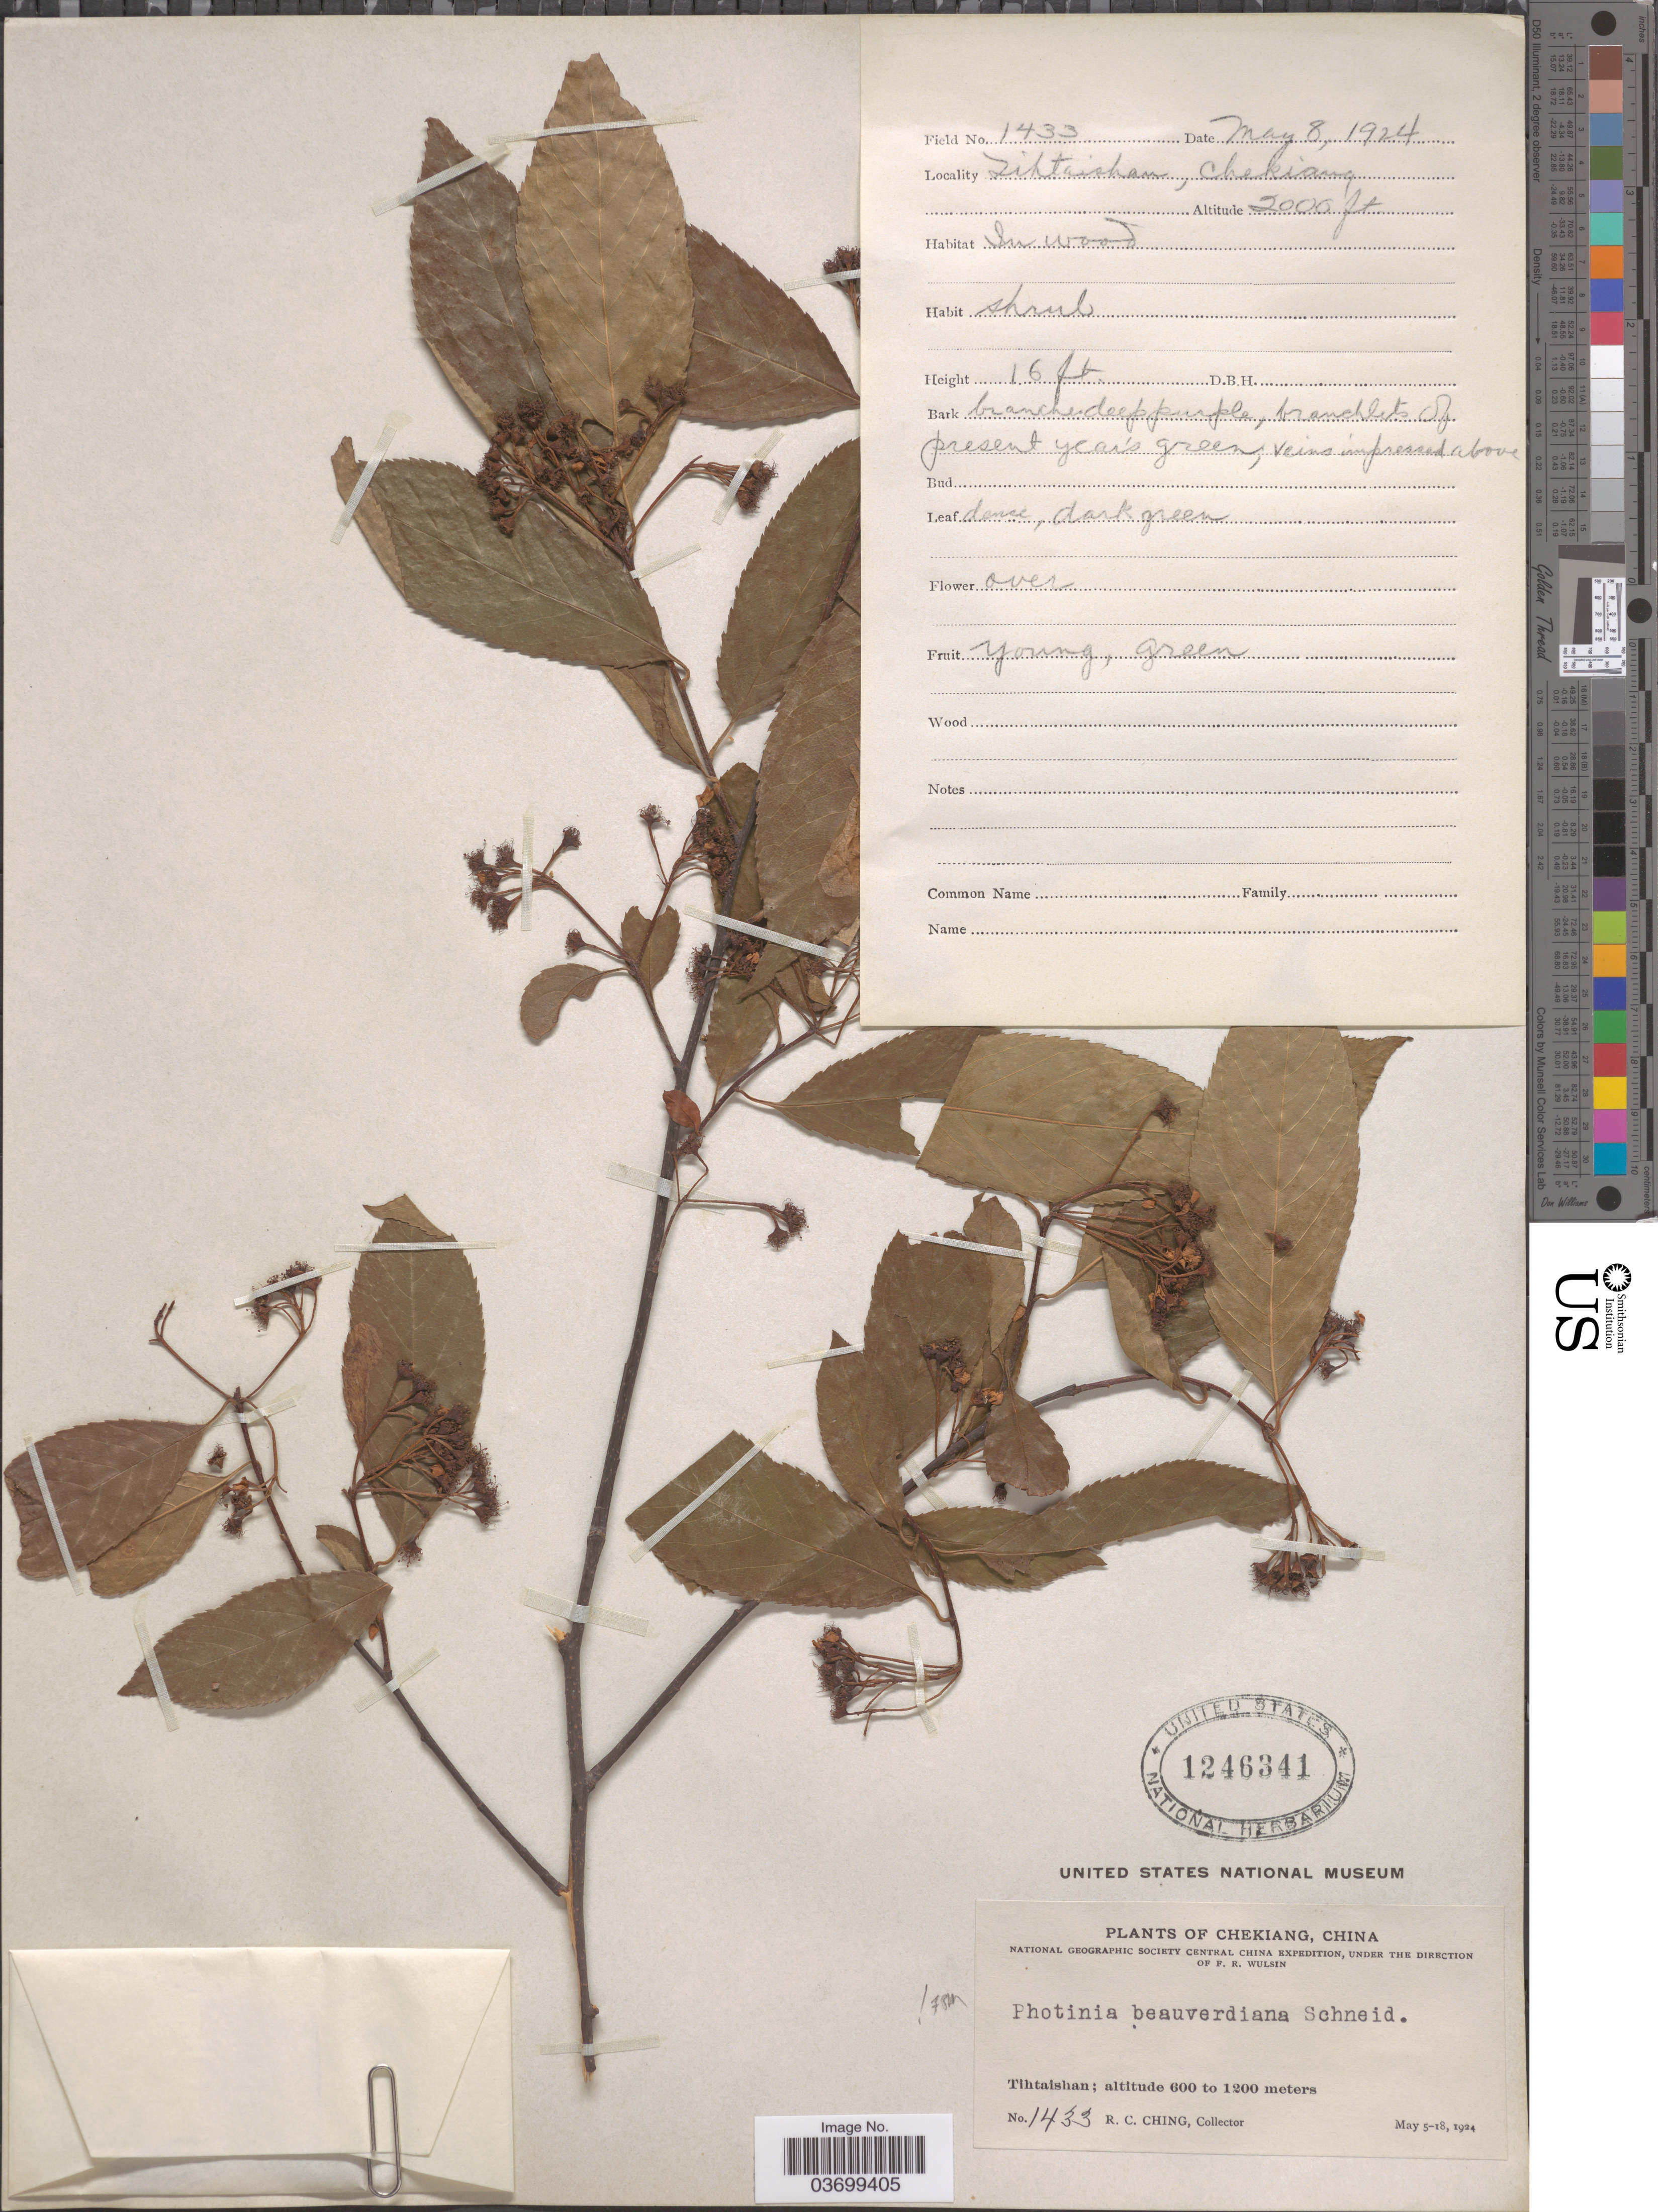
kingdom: Plantae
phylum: Tracheophyta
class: Magnoliopsida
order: Rosales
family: Rosaceae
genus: Photinia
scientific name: Photinia beauverdiana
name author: C.K. Schneid.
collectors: R. C. Ching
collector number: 1433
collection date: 1924-05-08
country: China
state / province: Zhejiang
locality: Chekiang. Tihtaishan.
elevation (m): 610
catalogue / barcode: US 1246341